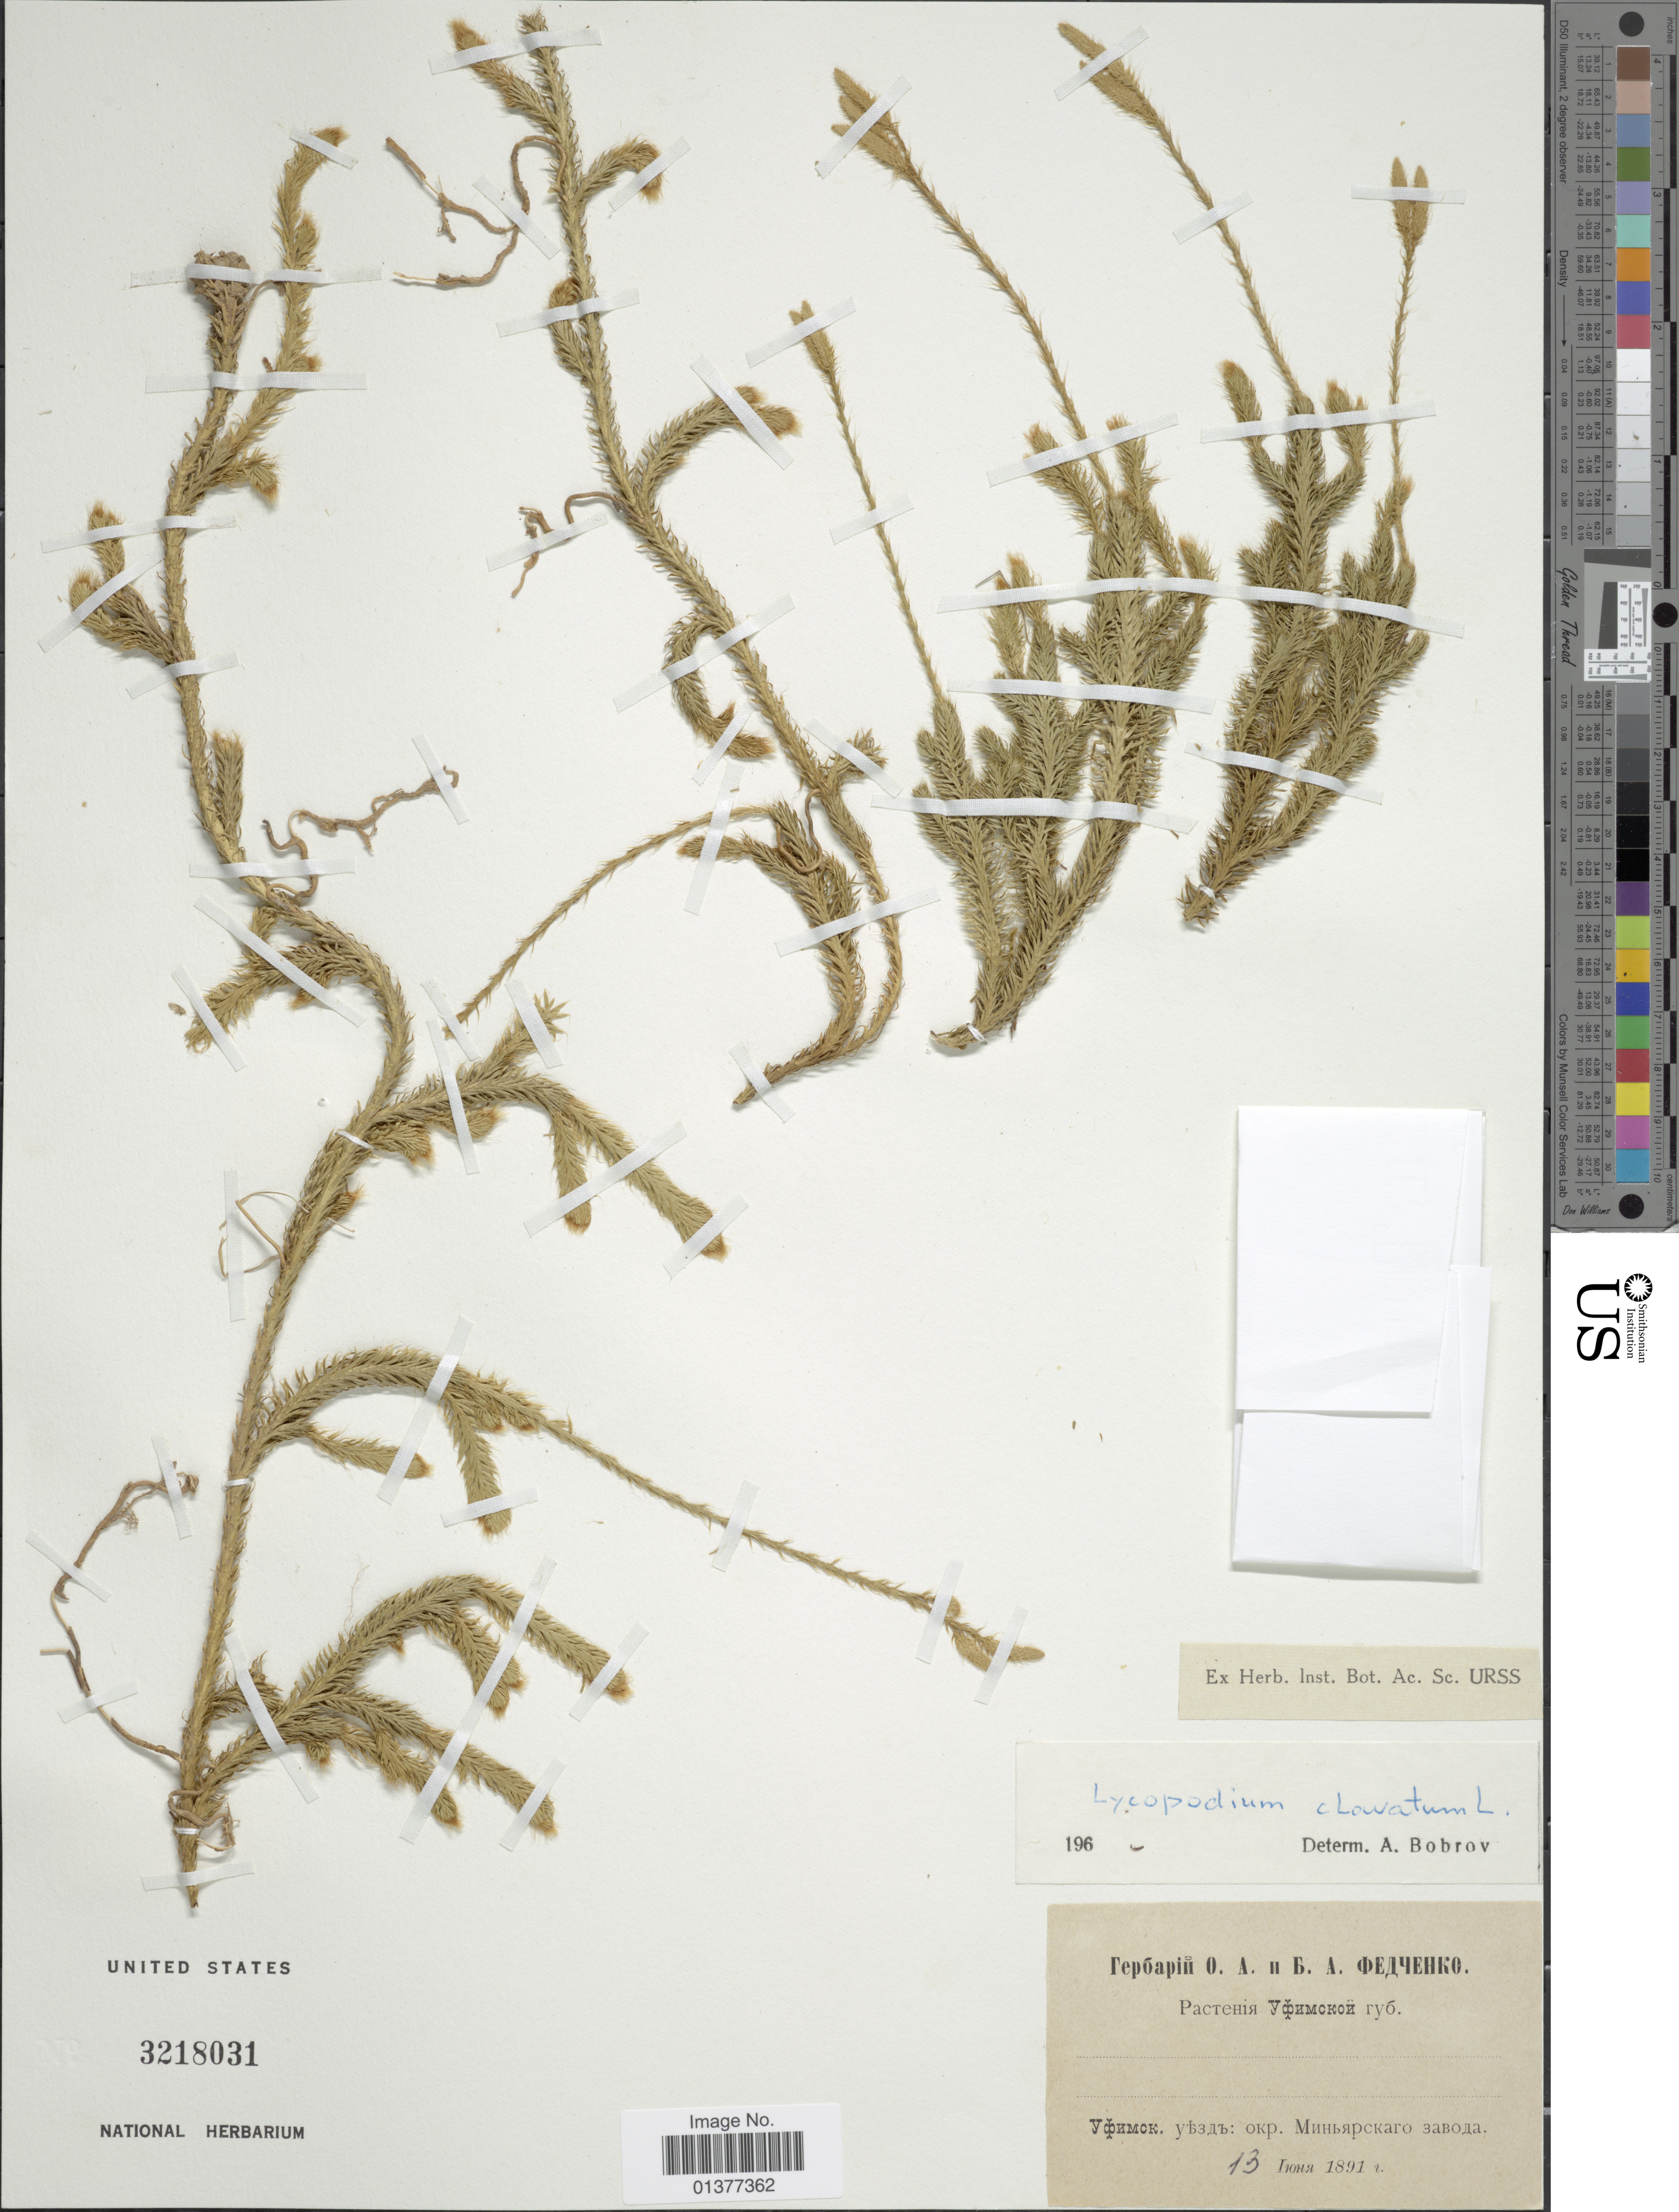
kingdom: Plantae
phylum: Tracheophyta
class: Lycopodiopsida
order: Lycopodiales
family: Lycopodiaceae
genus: Lycopodium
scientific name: Lycopodium clavatum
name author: L.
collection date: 1891-06-13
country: Russian Federation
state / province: Chelyabinsk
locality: Minyar.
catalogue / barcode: US 3218031